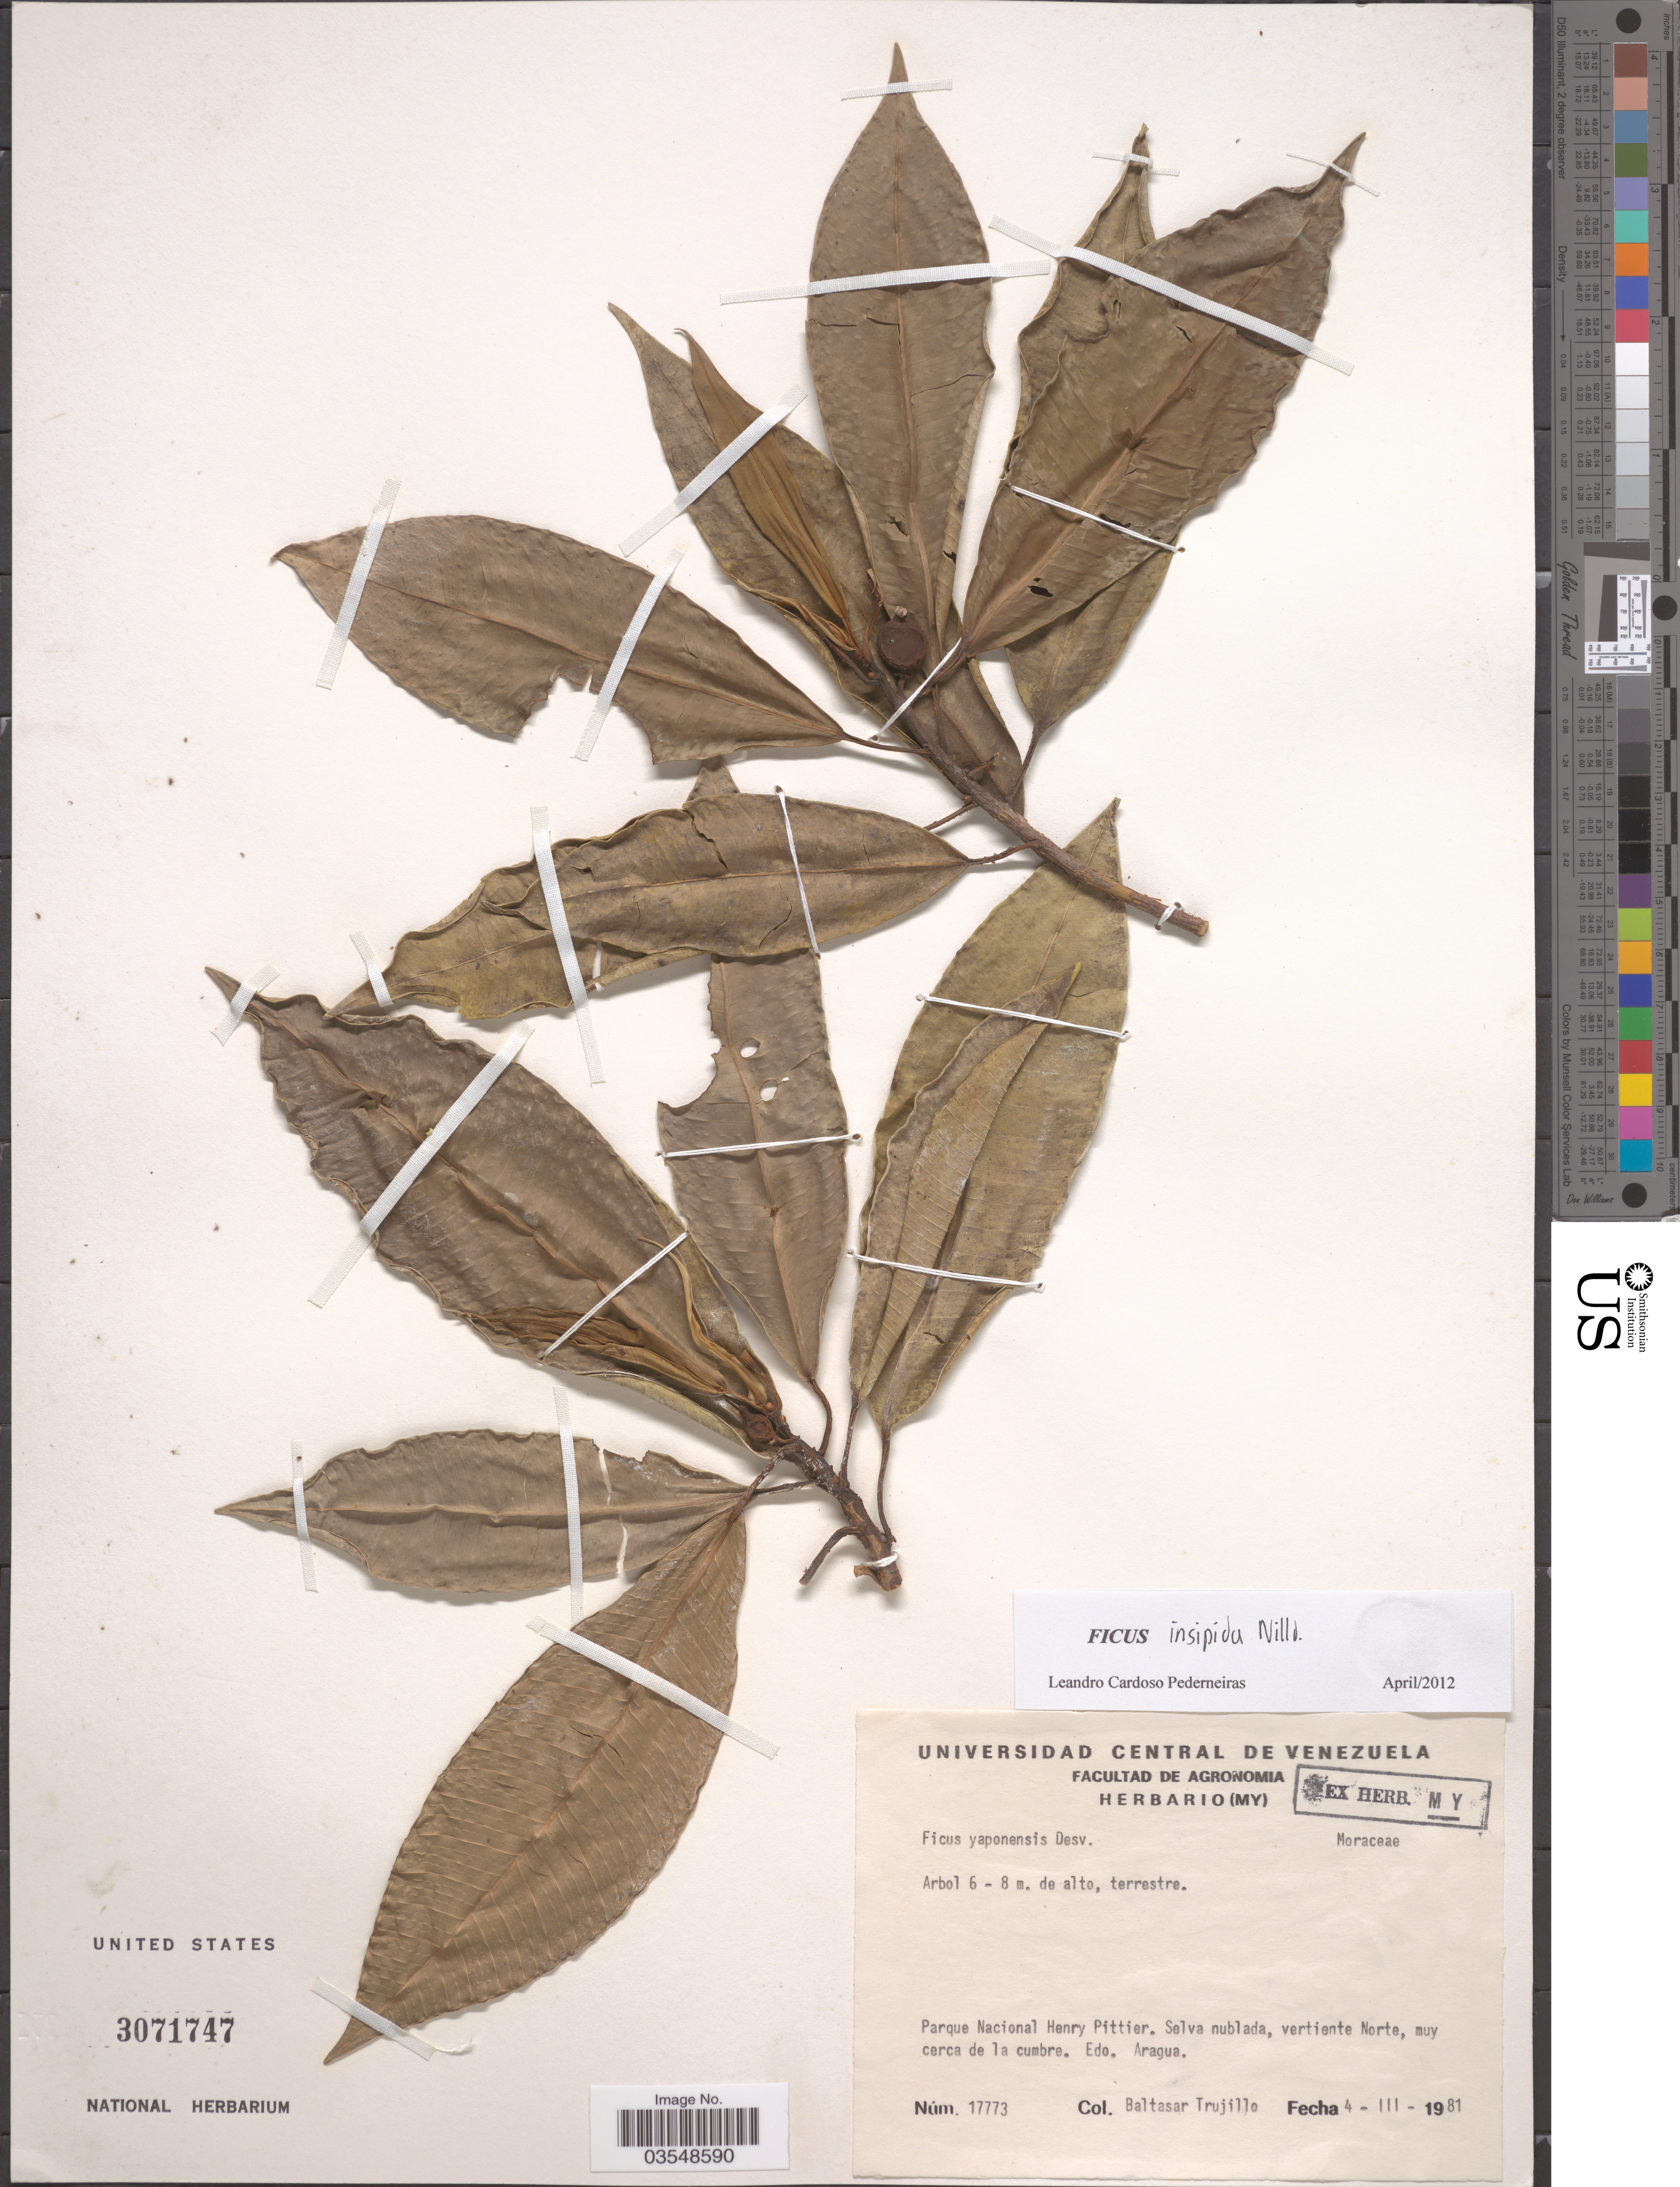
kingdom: Plantae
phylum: Tracheophyta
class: Magnoliopsida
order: Rosales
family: Moraceae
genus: Ficus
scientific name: Ficus insipida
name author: Willd.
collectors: B. Trujillo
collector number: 17773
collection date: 1981-03-04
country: Venezuela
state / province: Aragua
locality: Parque Nacional Henry Pittier. Selva nublada, vertiente Norte, muy cerca de la cumbre.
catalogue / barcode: US 3071747